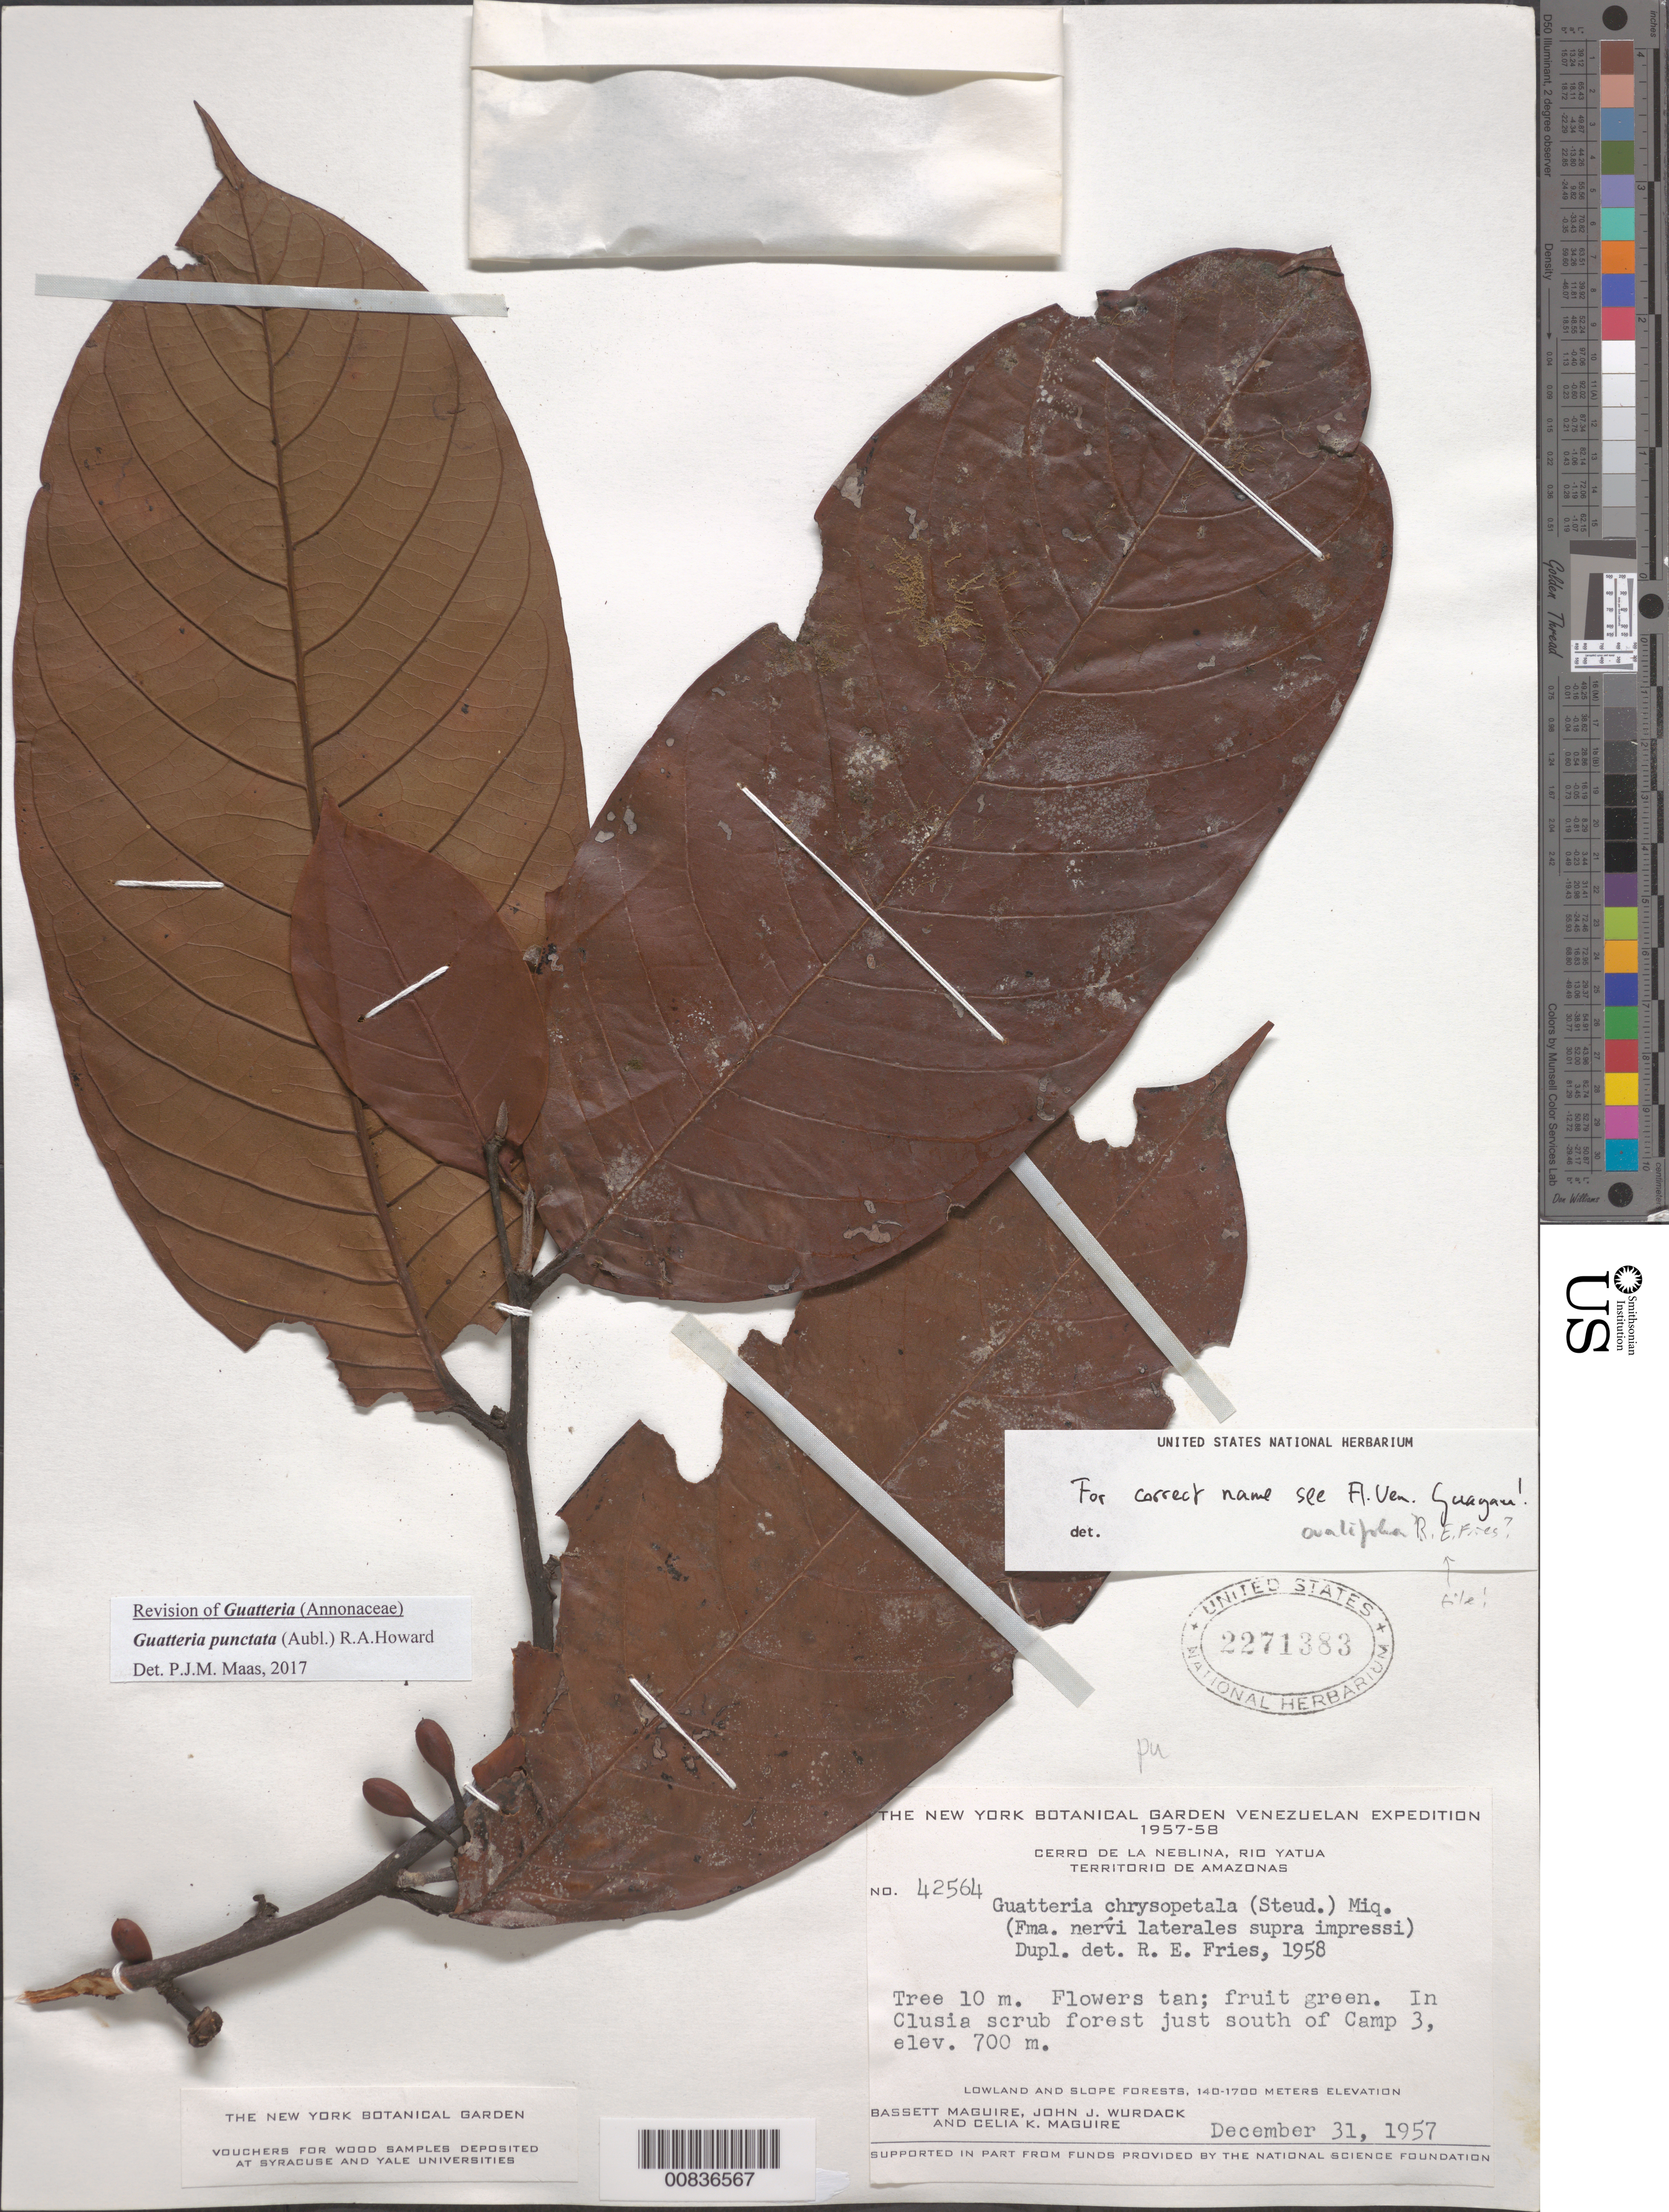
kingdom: Plantae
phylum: Tracheophyta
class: Magnoliopsida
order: Magnoliales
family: Annonaceae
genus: Guatteria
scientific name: Guatteria punctata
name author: (Aubl.) R.A. Howard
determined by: Maas, Paul J.; Maas, H.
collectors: B. Maguire, J. J. Wurdack & C. K. Maguire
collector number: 42564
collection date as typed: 31-Dec-57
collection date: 1957-12-31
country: Venezuela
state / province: Amazonas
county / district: Río Negro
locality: Cerro de la Neblina, Río Yatua, S of Camp 3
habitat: Clusia scrub forest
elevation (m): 700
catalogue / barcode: US 2271383